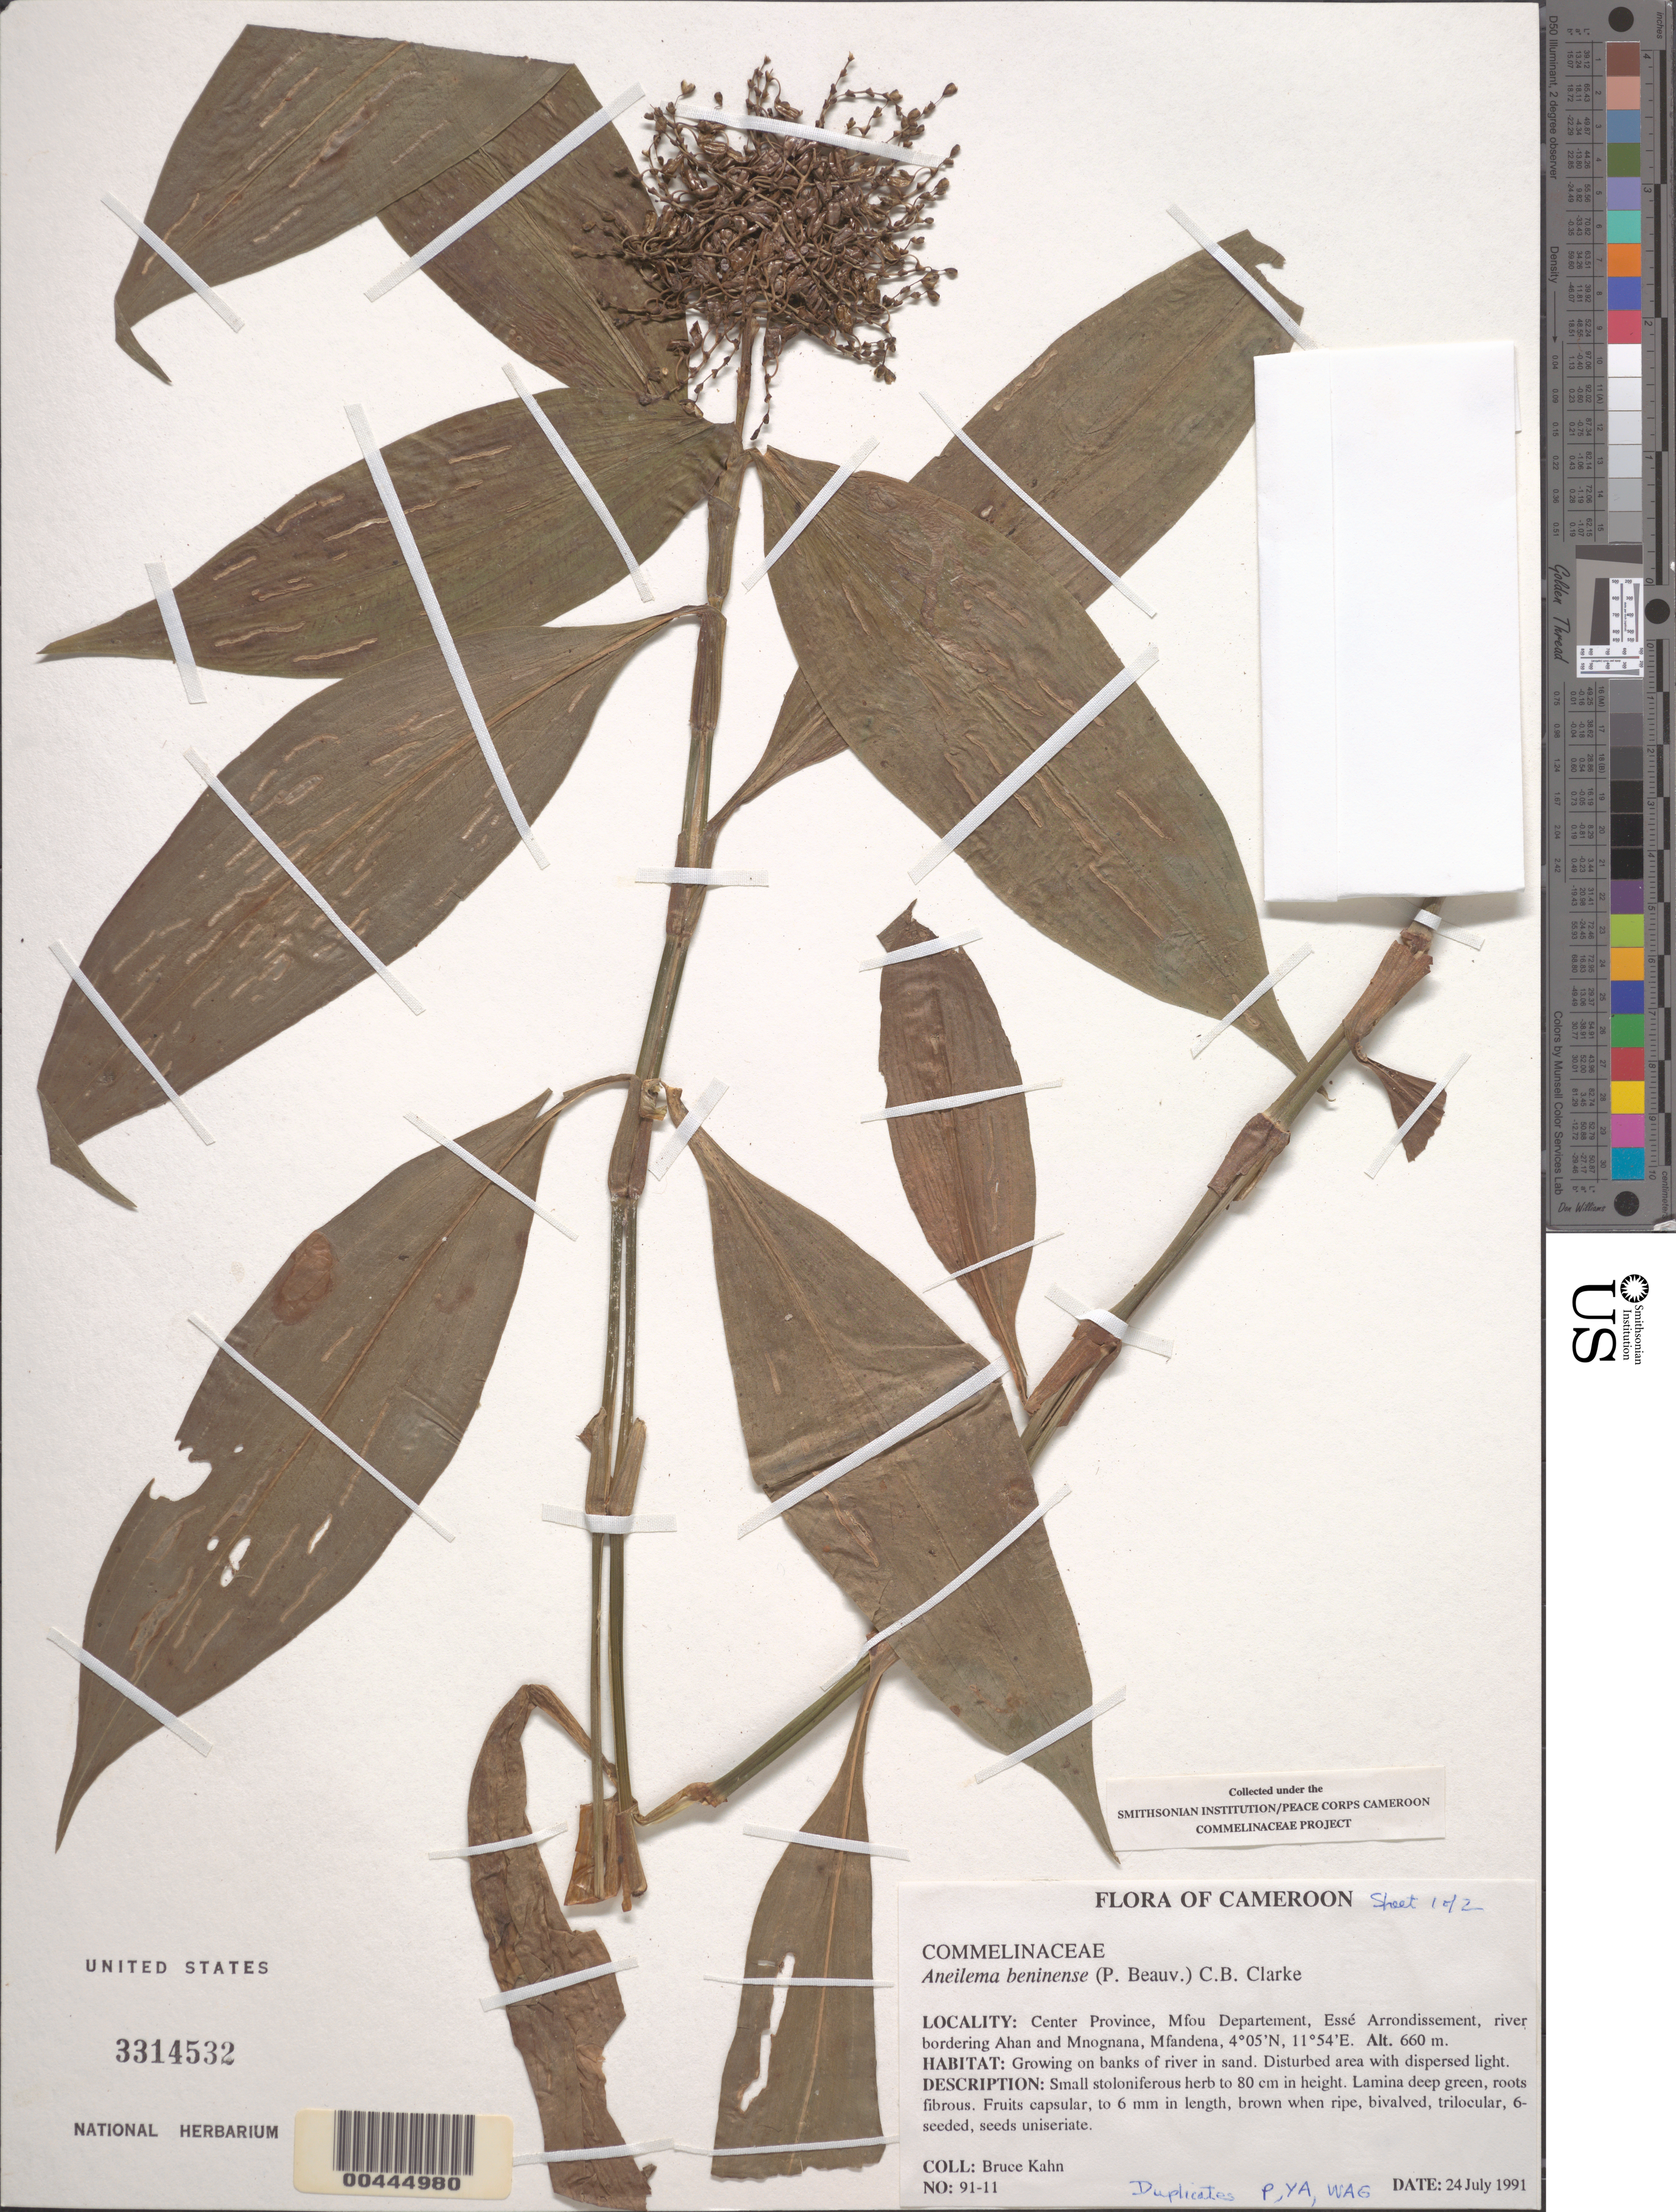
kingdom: Plantae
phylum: Tracheophyta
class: Liliopsida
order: Commelinales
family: Commelinaceae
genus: Aneilema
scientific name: Aneilema beniniense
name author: (P. Beauv.) Kunth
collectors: B. Kahn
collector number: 91-11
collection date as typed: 24 Jul 1991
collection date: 1991-07-24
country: Cameroon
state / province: Centre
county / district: Méfou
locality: Mfou dept., esse arrondissement, river bordering ahan and mnognana, mfandena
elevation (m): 660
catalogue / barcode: US 3314532